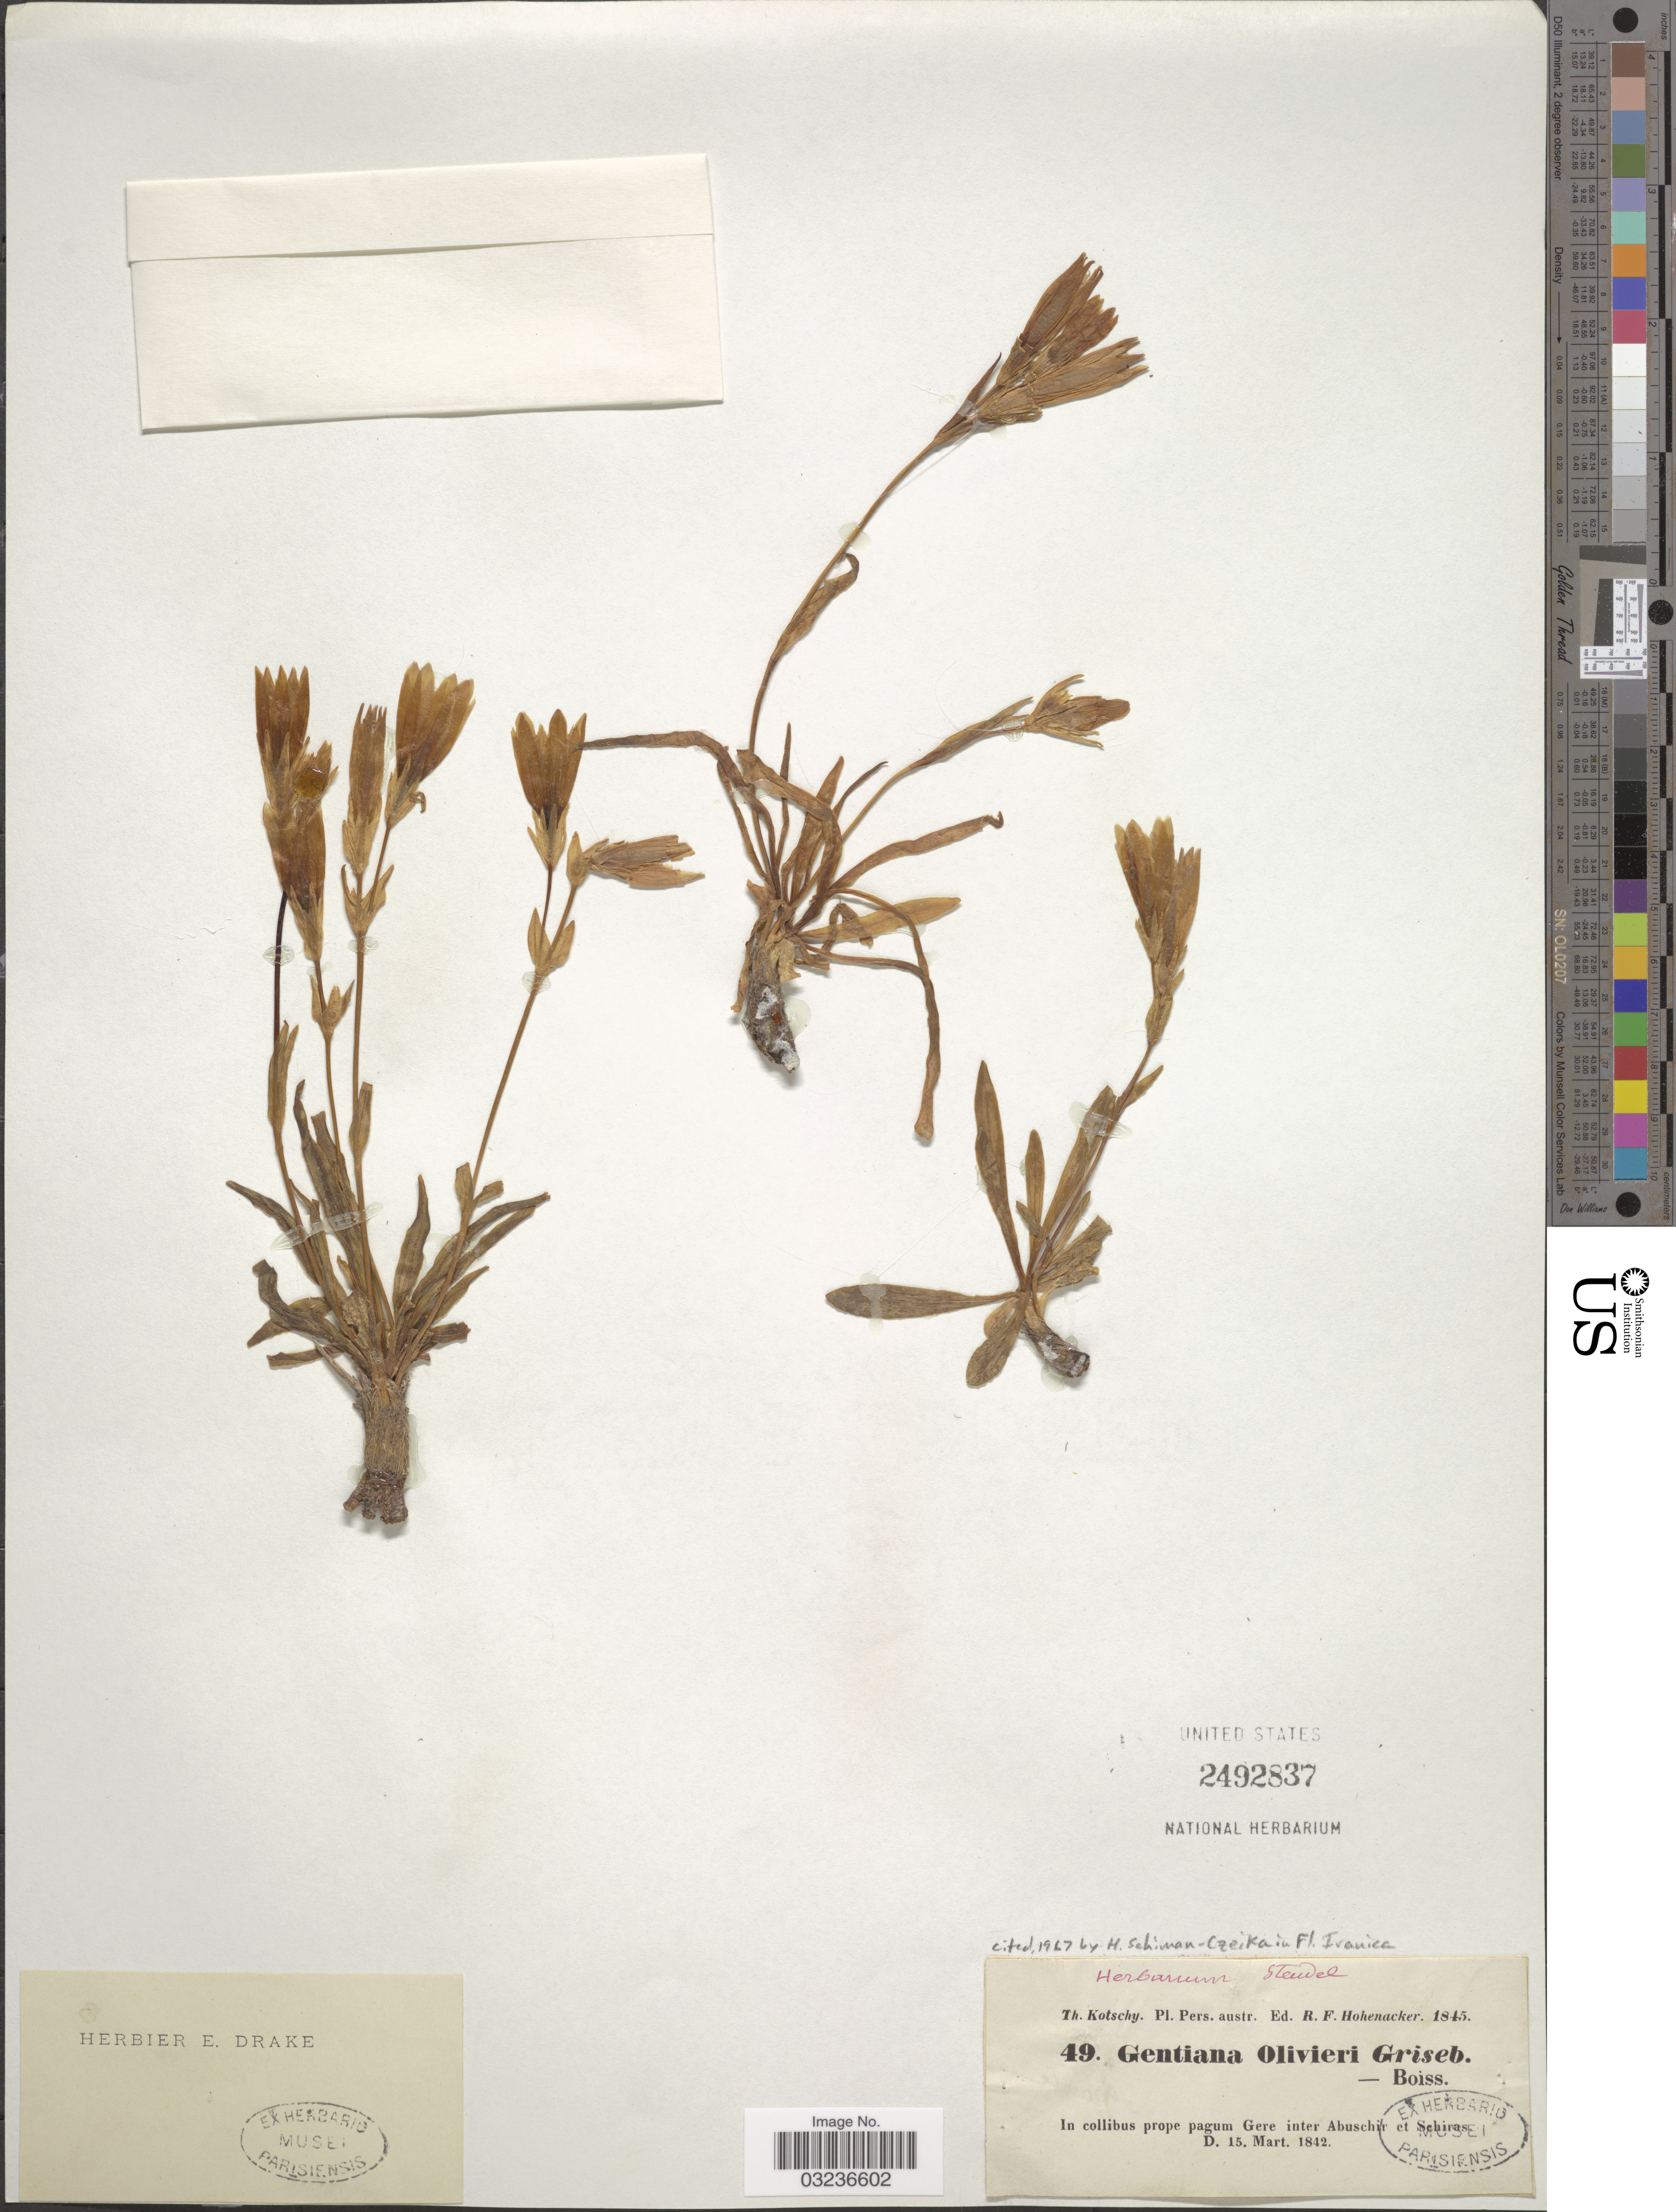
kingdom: Plantae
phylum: Tracheophyta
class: Magnoliopsida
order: Gentianales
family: Gentianaceae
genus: Gentiana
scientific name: Gentiana decumbens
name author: L. f.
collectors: K. G. Kotschy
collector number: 49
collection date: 1842-03-15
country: Iran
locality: Pers. austr. In collibus prope pagum Gere inter Abuschir et Schiras.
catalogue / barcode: US 2492837